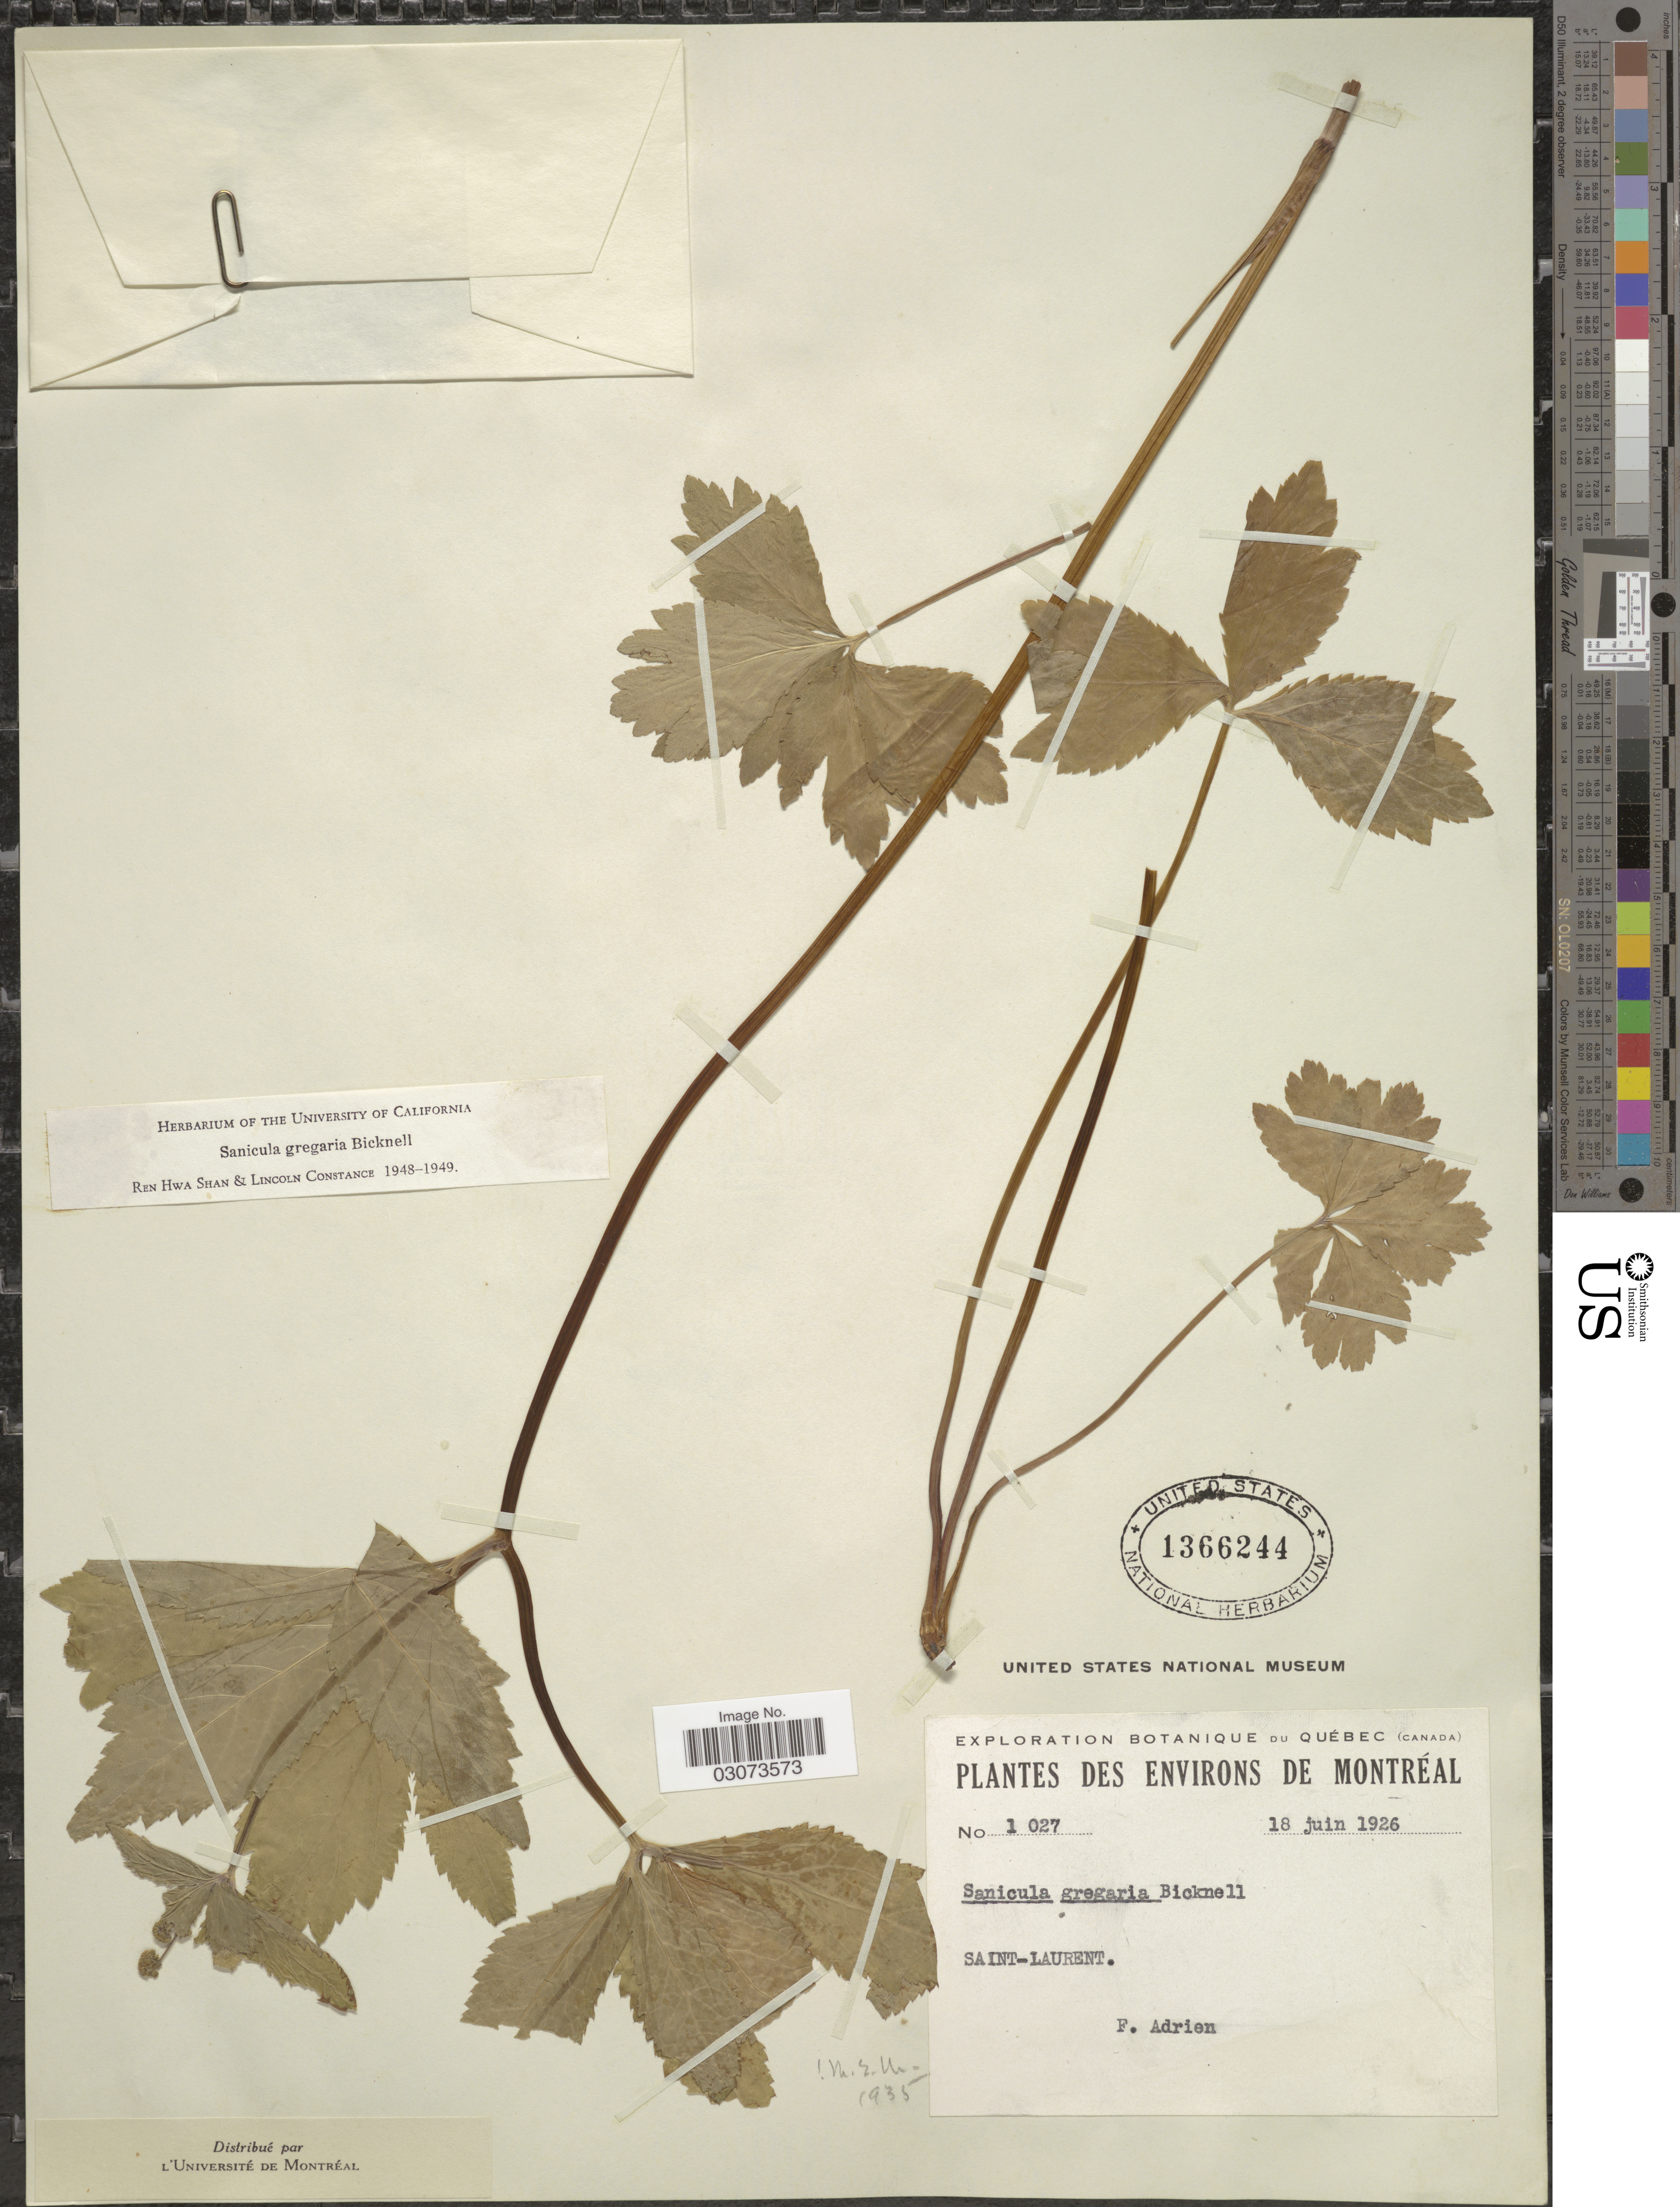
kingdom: Plantae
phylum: Tracheophyta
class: Magnoliopsida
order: Apiales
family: Apiaceae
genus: Sanicula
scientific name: Sanicula gregaria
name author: E.P. Bicknell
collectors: F. Adrien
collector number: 1027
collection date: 1926-06-18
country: Canada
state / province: Quebec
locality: Environs de Montréal. Saint-Laurent.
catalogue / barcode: US 1366244